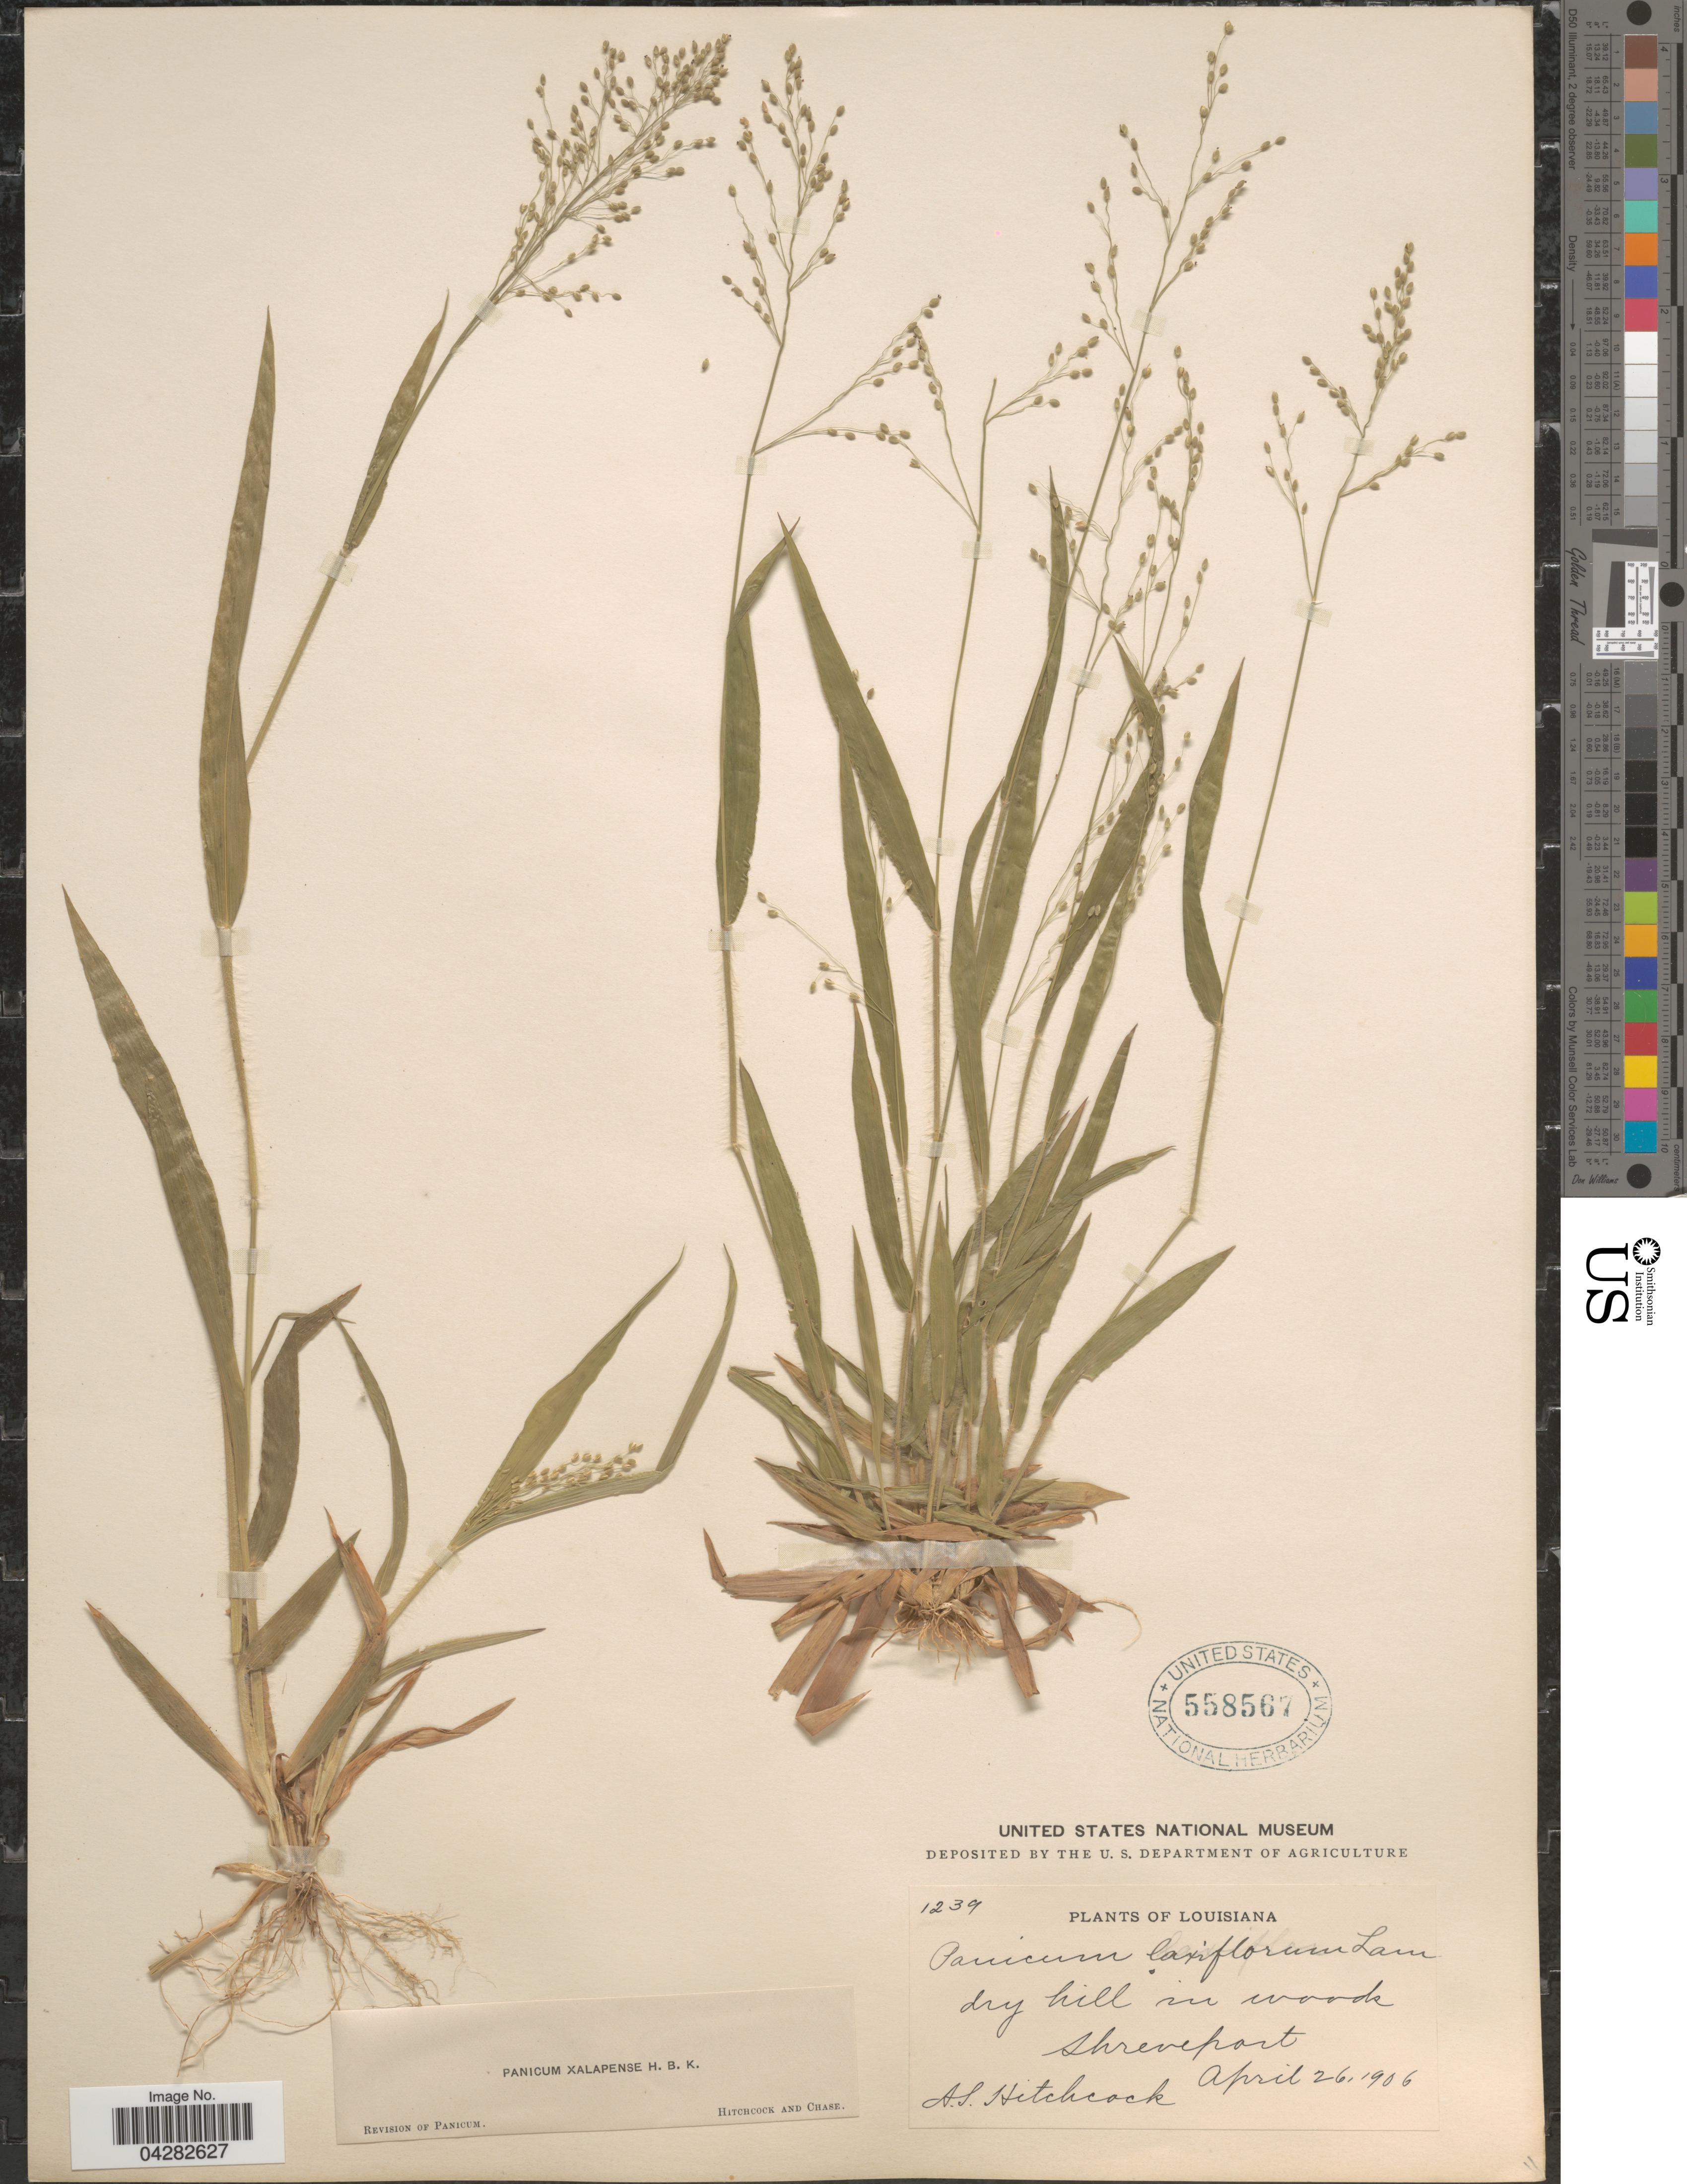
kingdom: Plantae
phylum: Tracheophyta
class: Liliopsida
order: Poales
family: Poaceae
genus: Dichanthelium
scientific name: Dichanthelium laxiflorum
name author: (Lam.) Gould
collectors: A. S. Hitchcock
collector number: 1239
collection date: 1906-04-26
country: United States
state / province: Louisiana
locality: Shreveport.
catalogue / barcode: US 558567